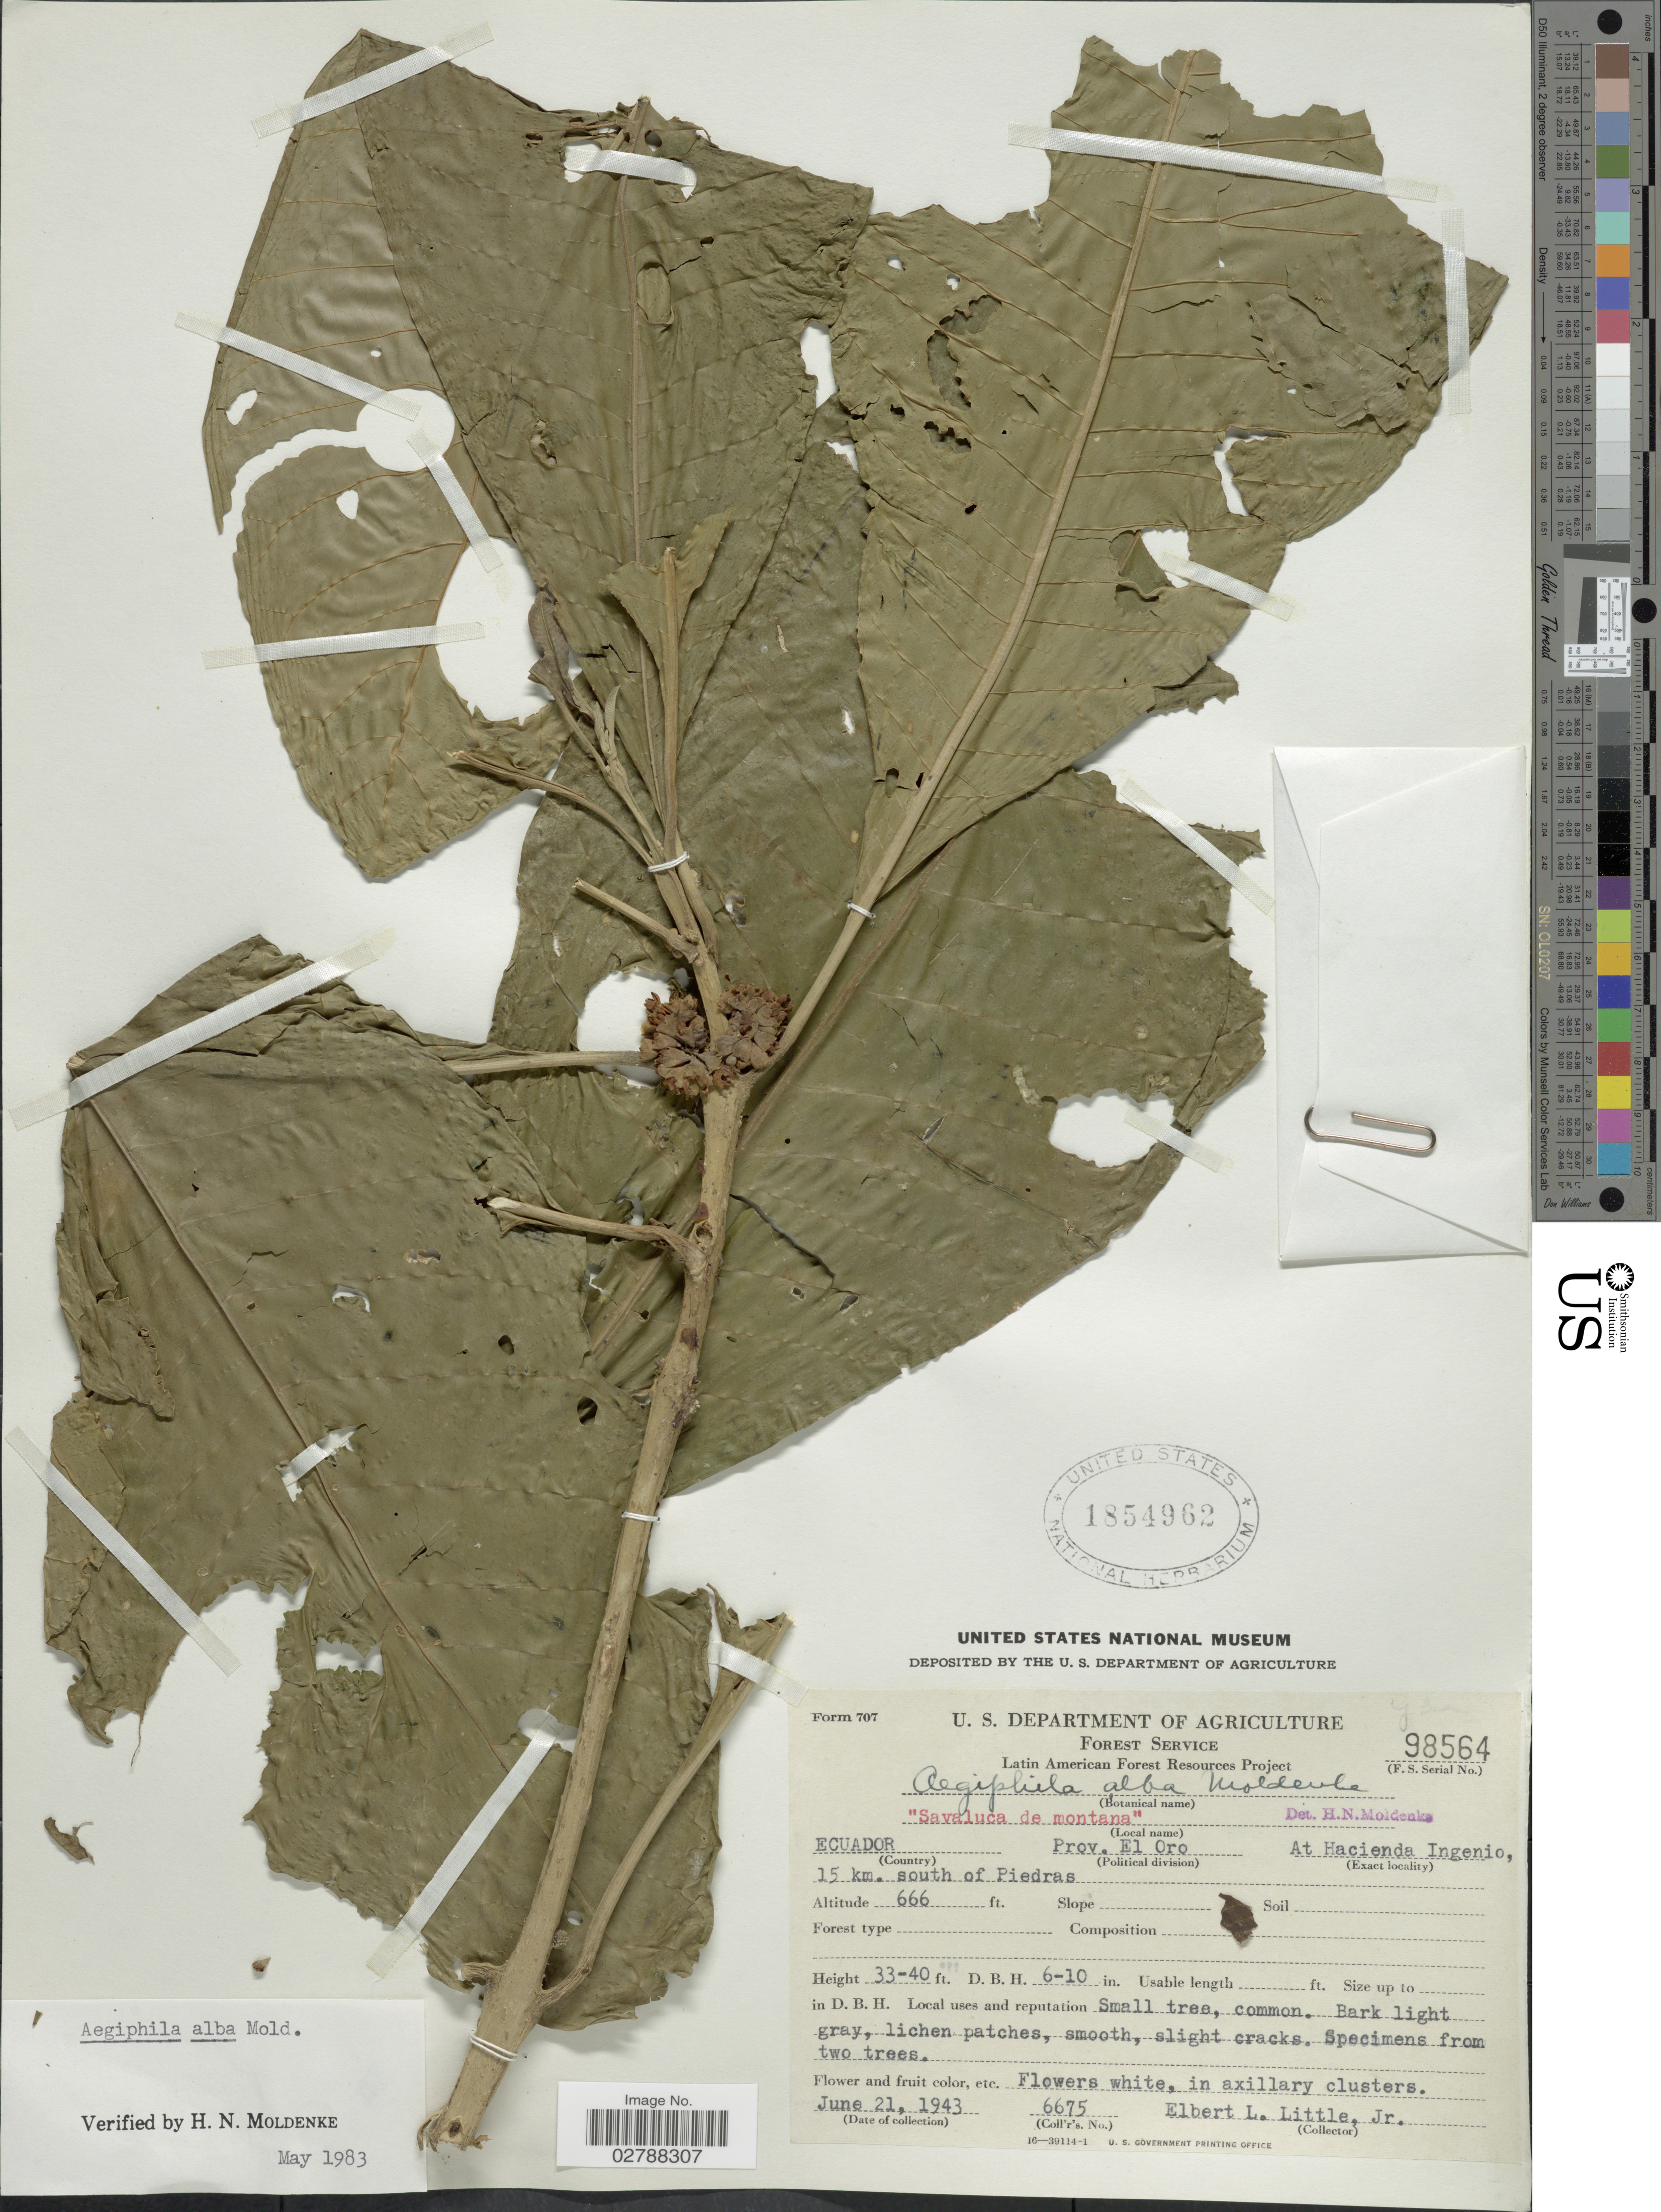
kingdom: Plantae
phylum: Tracheophyta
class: Magnoliopsida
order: Lamiales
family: Lamiaceae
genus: Aegiphila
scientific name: Aegiphila alba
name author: Moldenke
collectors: E. L. Little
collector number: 6675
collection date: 1943-06-21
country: Ecuador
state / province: El Oro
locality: Prov. El Oro, At Hacienda Ingenio, 15 km. south of Piedras.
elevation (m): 203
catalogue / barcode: US 1854962